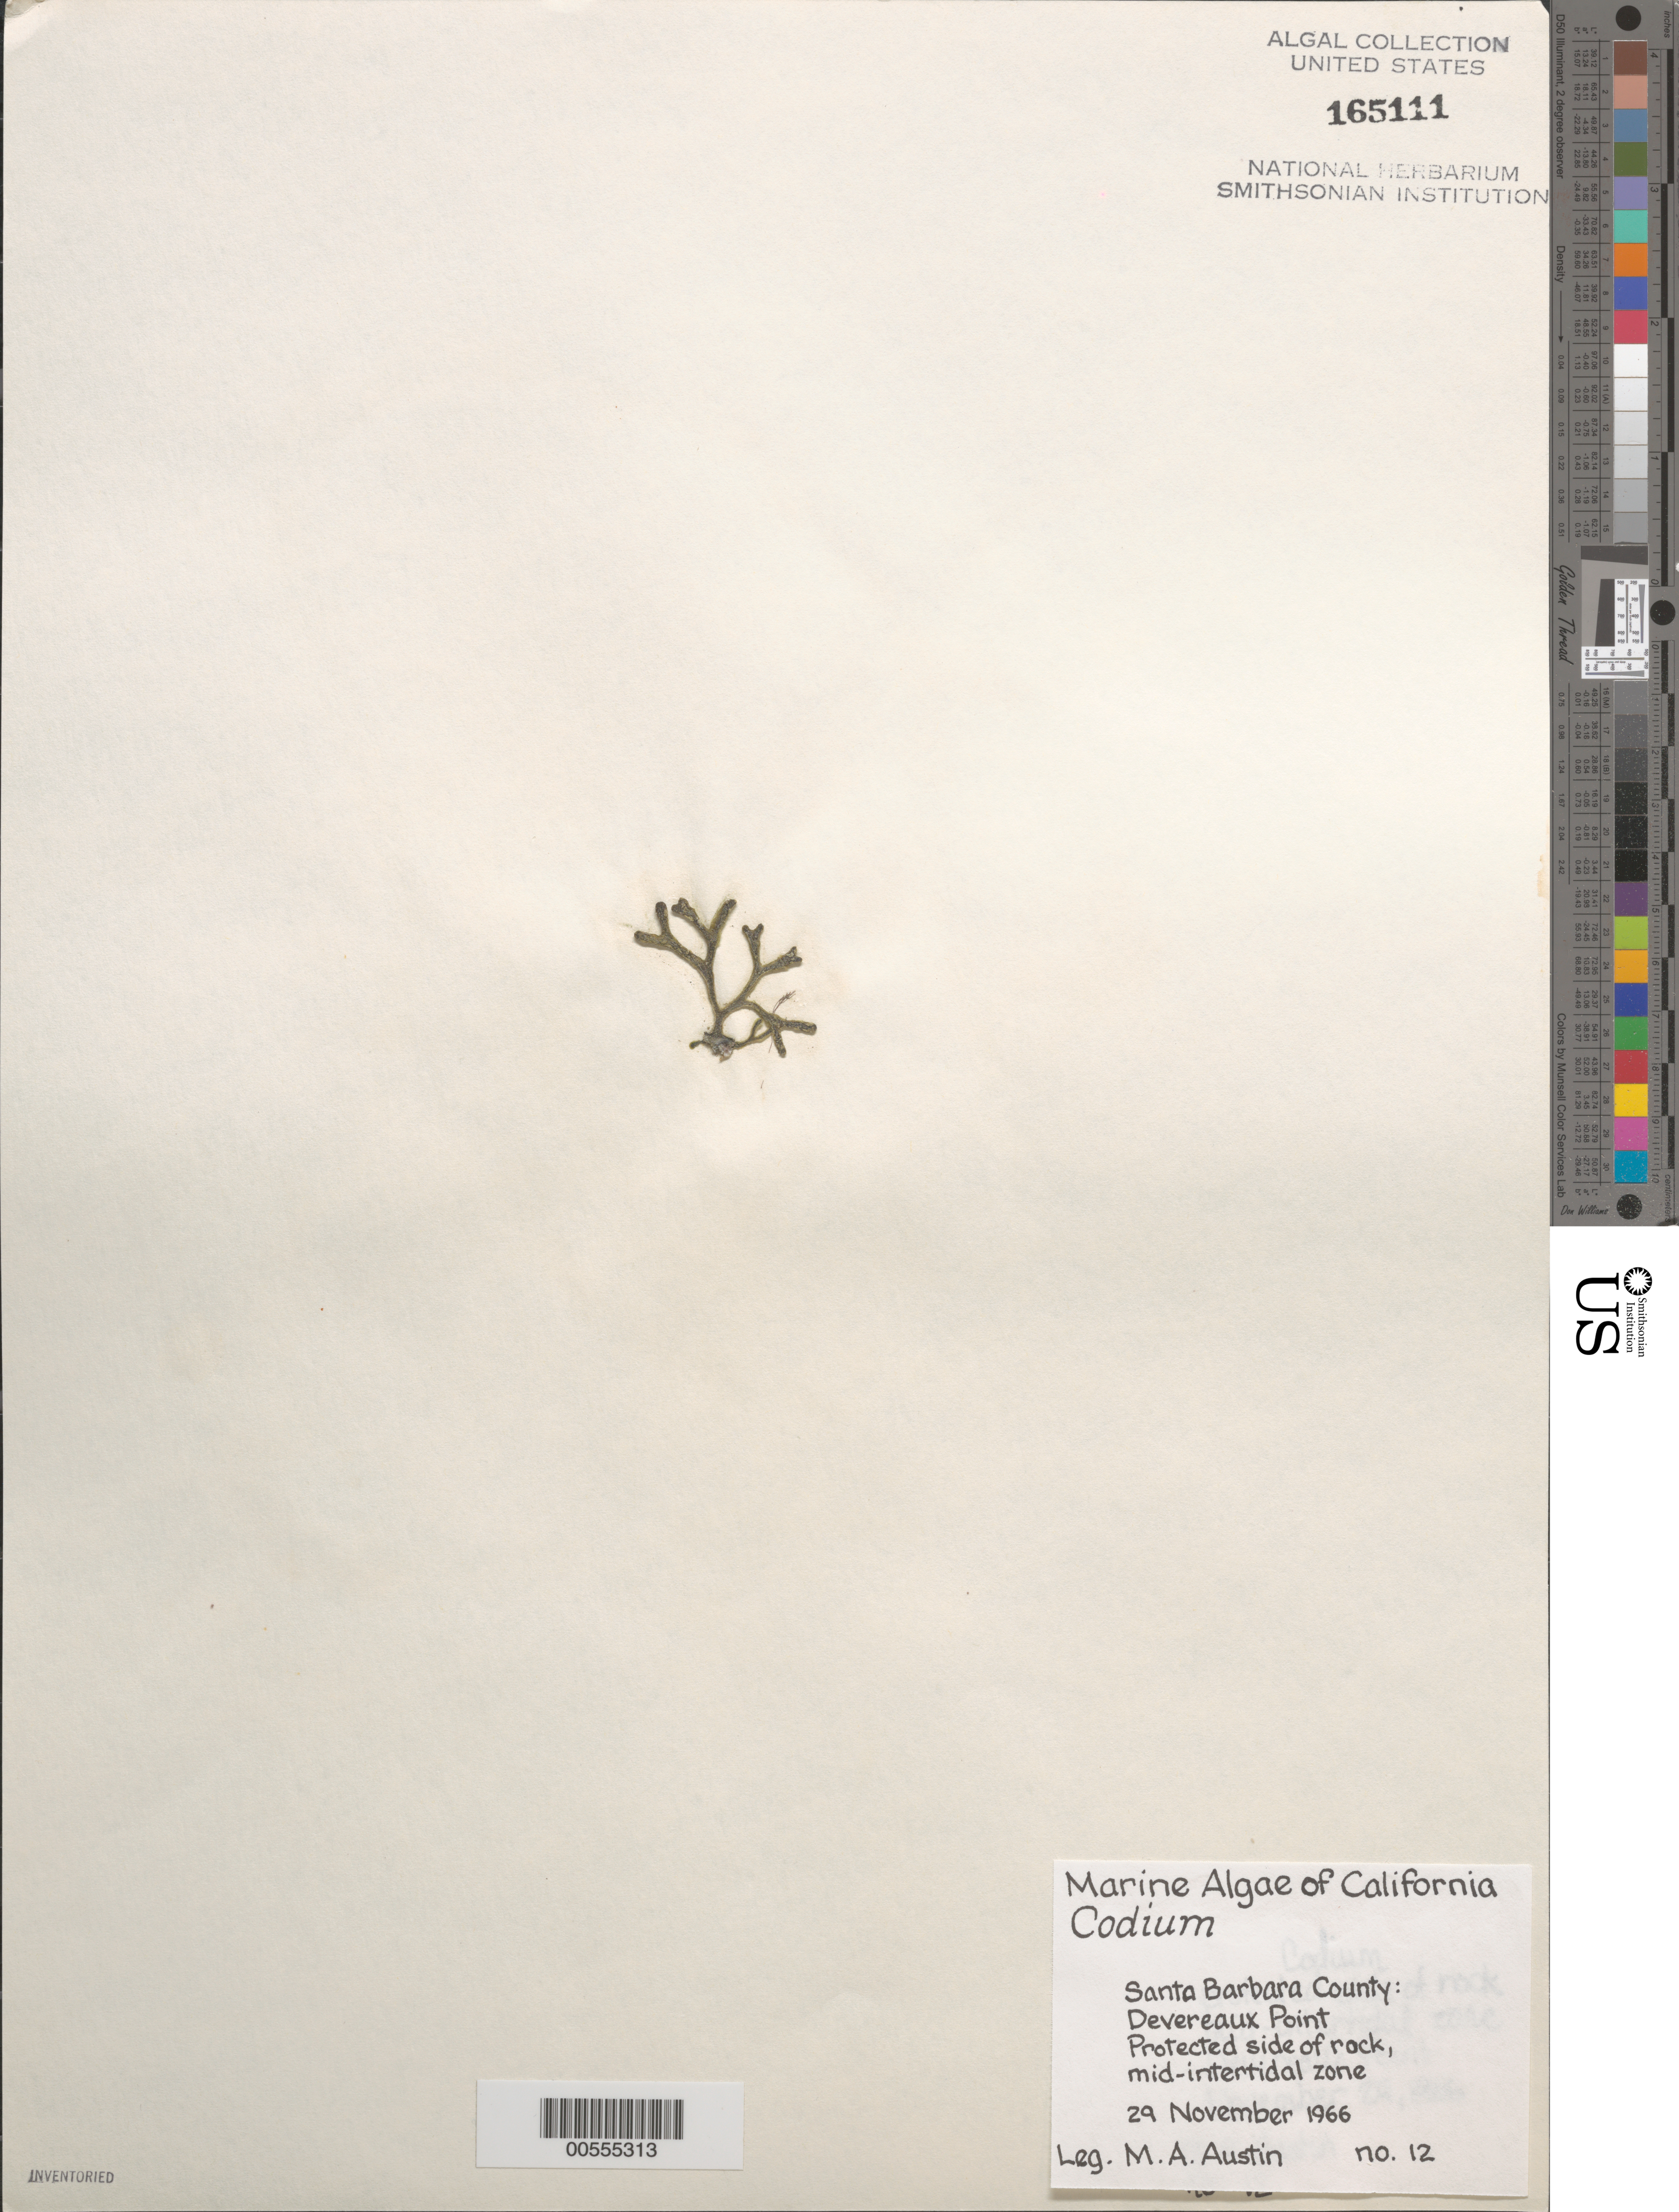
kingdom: Plantae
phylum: Chlorophyta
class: Ulvophyceae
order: Bryopsidales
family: Codiaceae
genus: Codium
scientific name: Codium sp.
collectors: M. Austin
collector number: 12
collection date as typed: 29 Nov 1966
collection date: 1966-11-29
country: United States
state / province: California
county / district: Santa Barbara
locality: Devereaux Point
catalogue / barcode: US 165111